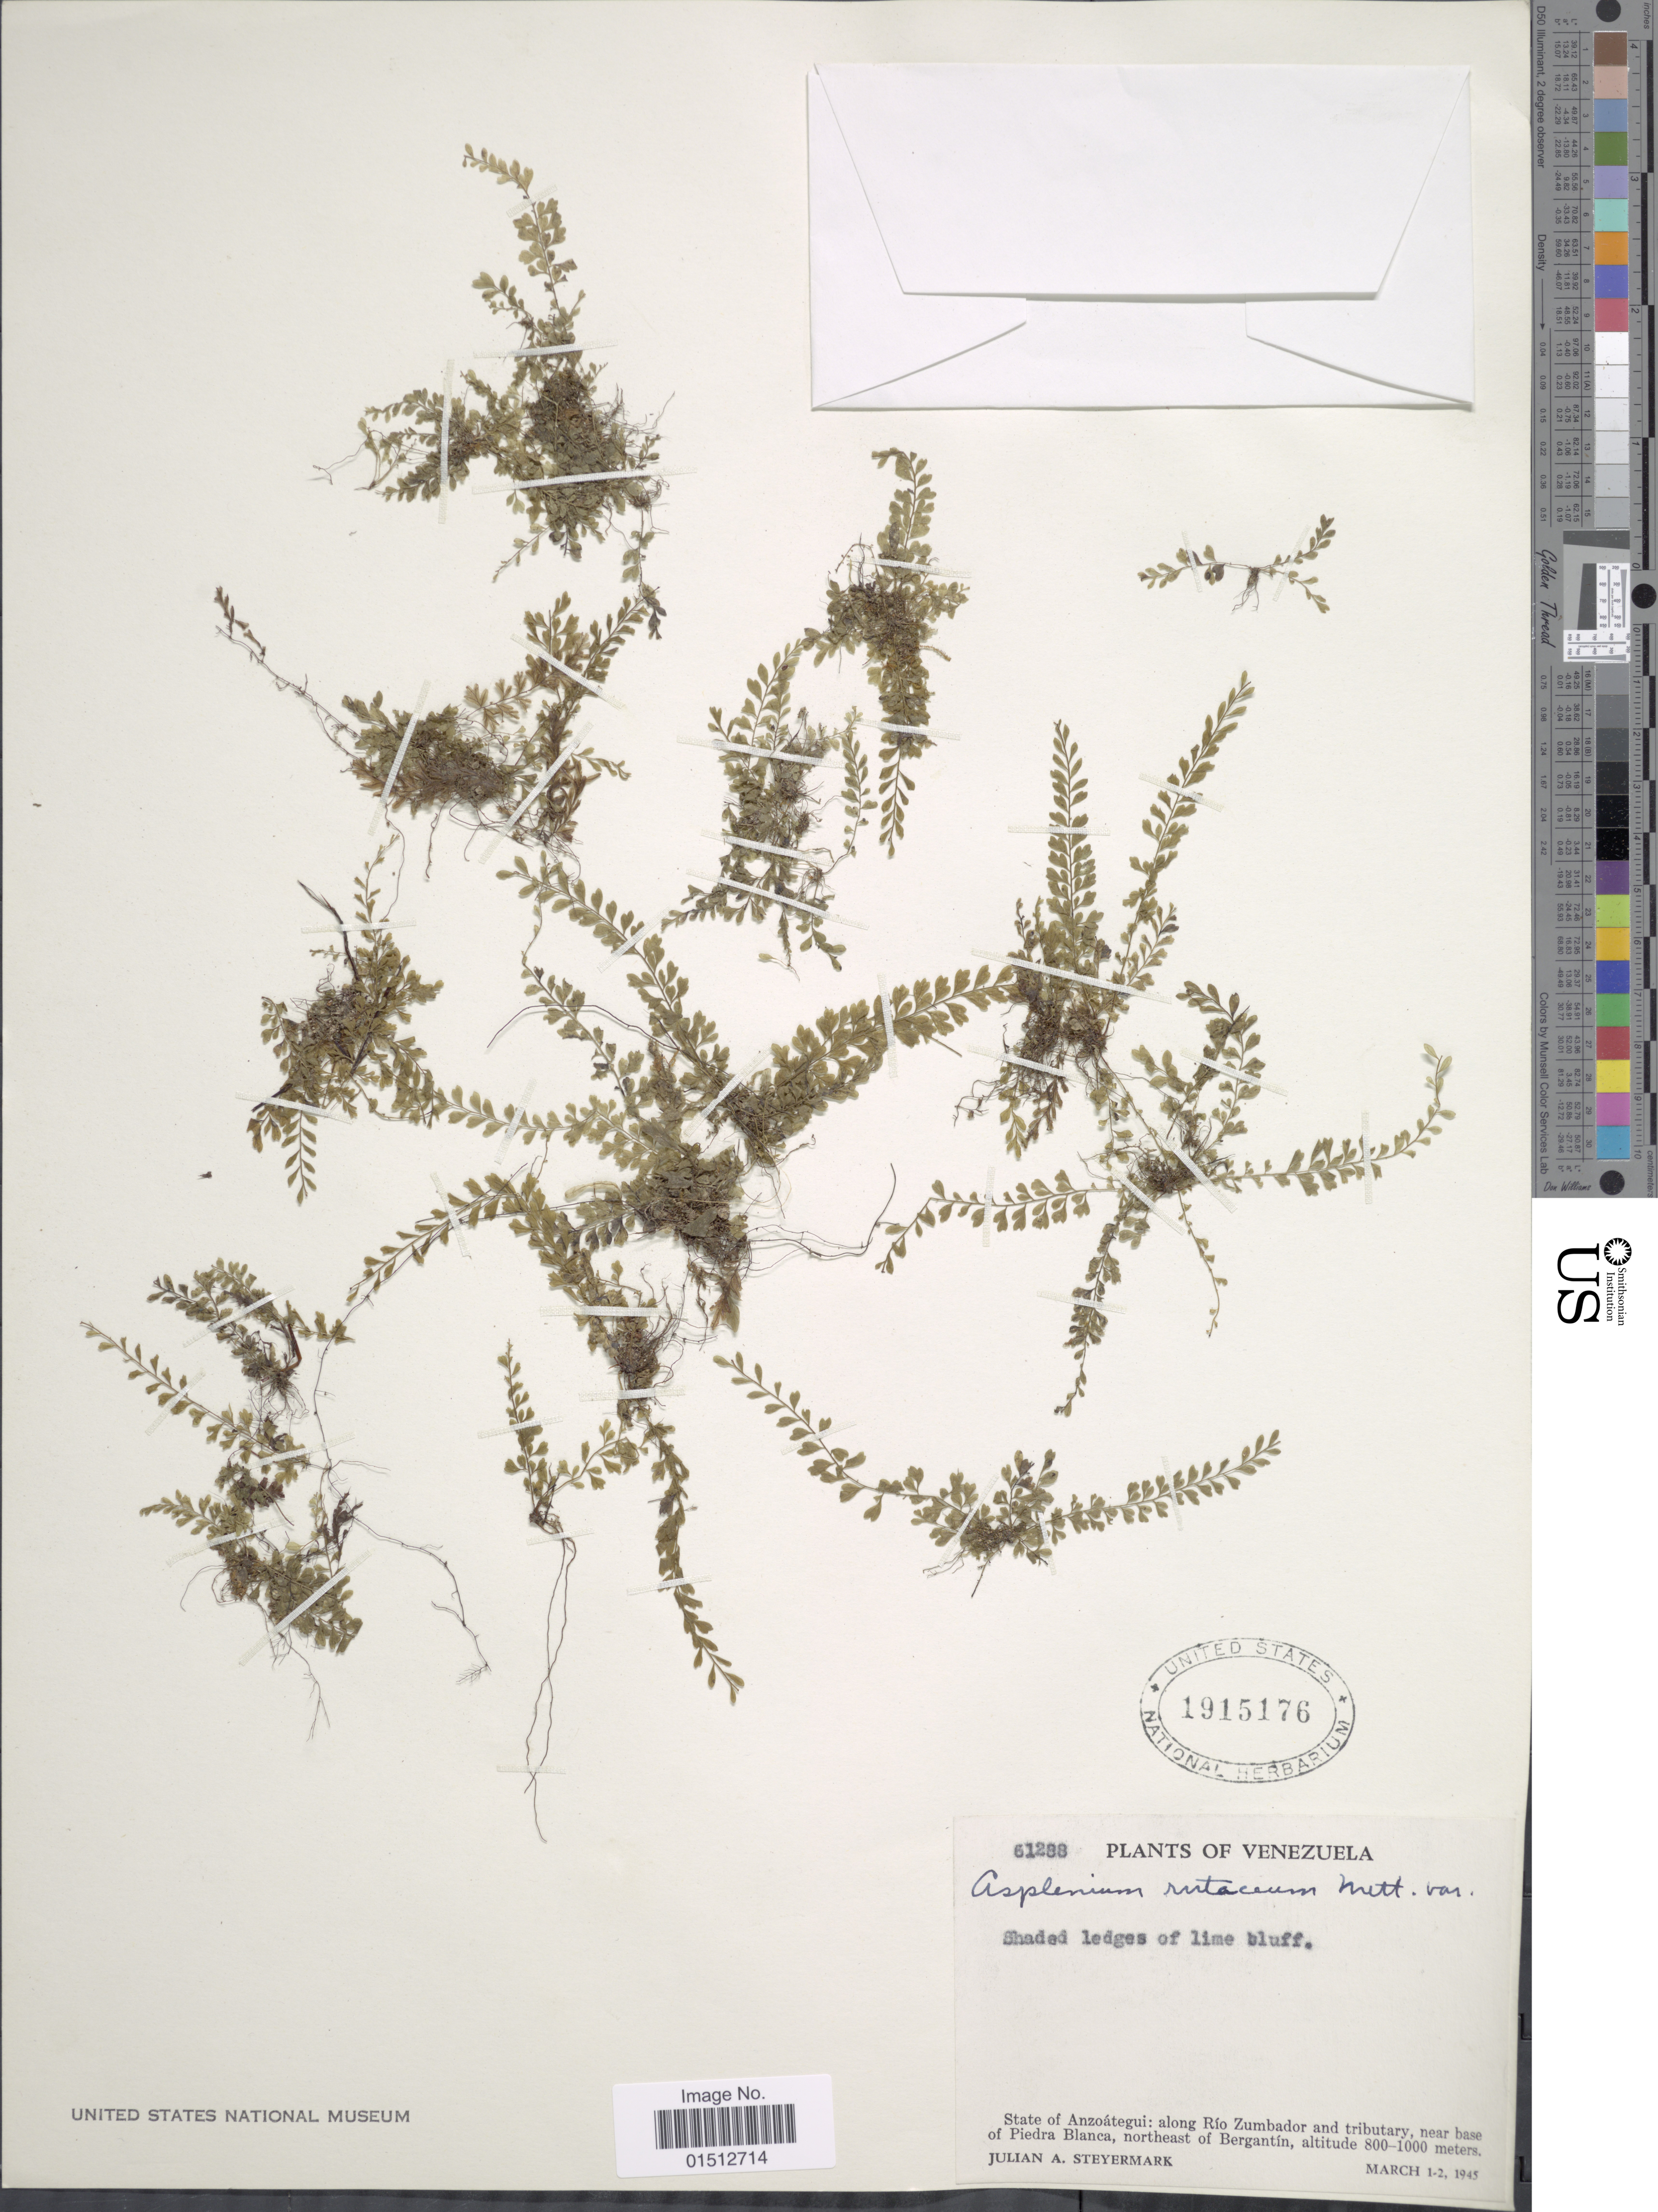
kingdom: Plantae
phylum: Tracheophyta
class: Polypodiopsida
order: Polypodiales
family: Aspleniaceae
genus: Asplenium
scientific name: Asplenium rutaceum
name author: (Willd.) Mett.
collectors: J. Steyermark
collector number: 51288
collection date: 1945-03-01/1945-03-02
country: Venezuela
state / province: Anzoategui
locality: Venezuela. State of Anzoategui: along Zumbador and tributary, near base of Piedra Blanca, northeast of Bergantin.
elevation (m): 800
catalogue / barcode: US 1915176